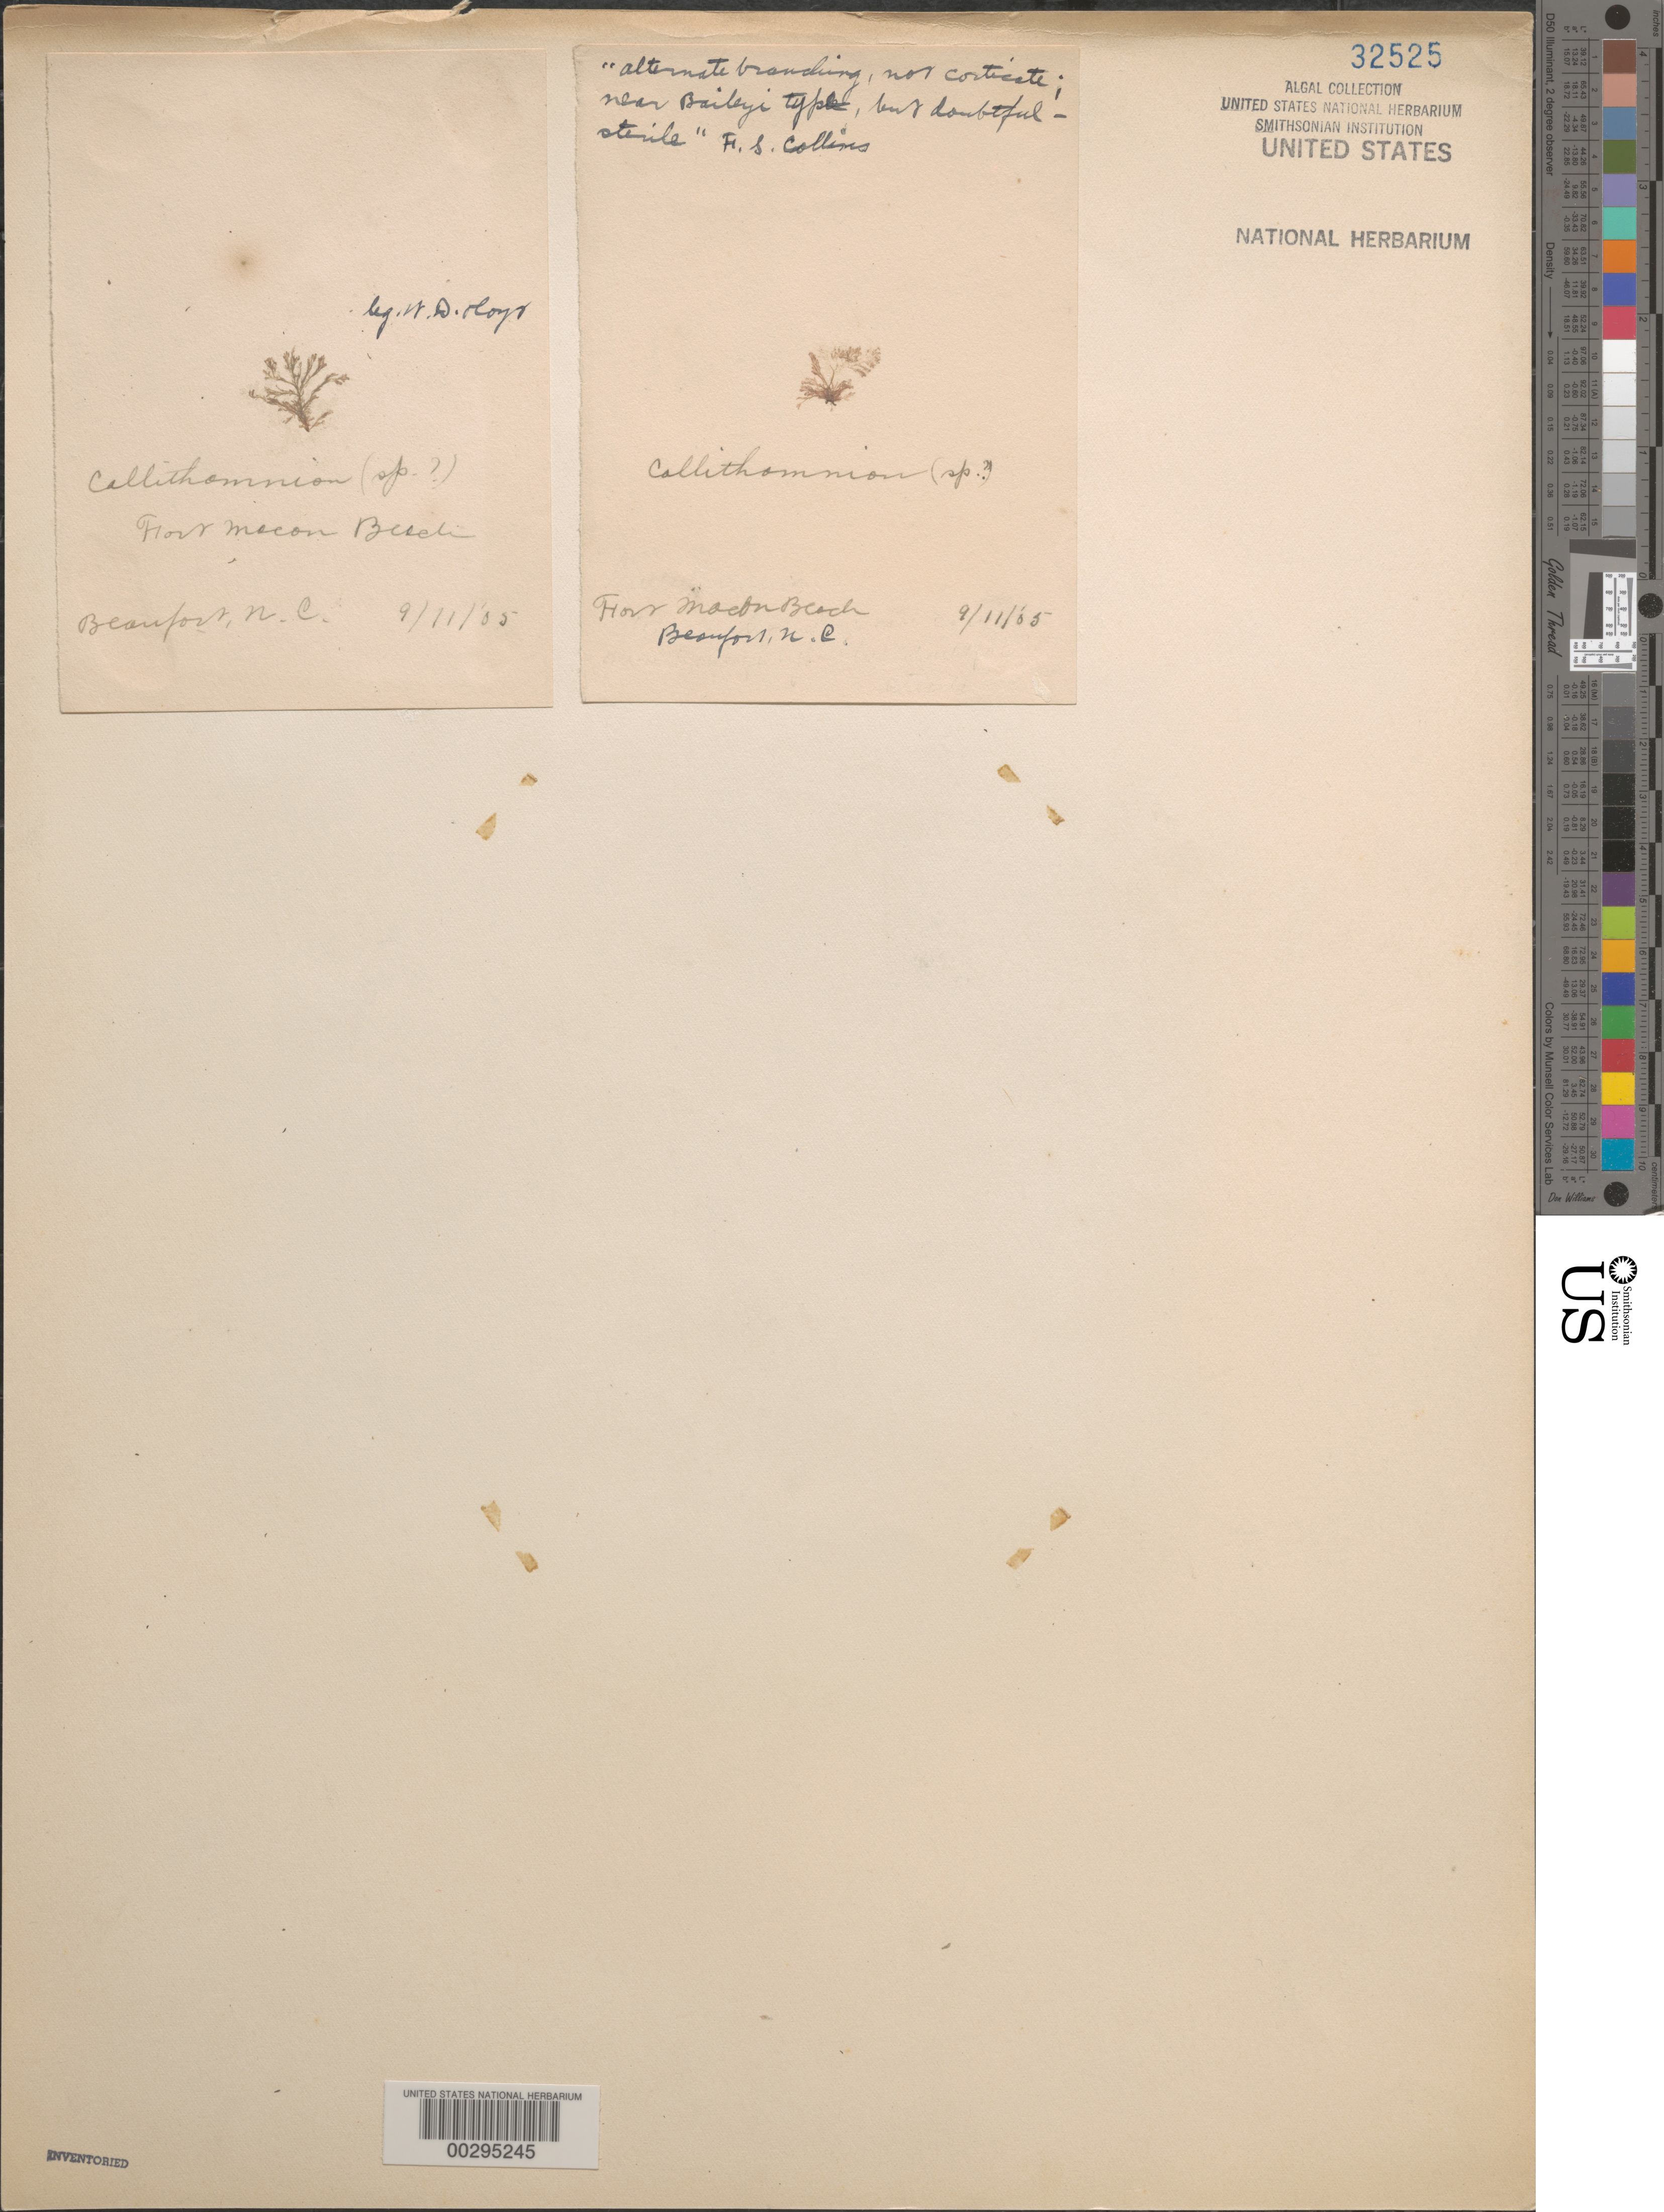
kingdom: Plantae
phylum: Rhodophyta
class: Florideophyceae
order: Ceramiales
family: Callithamniaceae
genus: Callithamnion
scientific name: Callithamnion sp.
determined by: Collins, Frank S.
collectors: W. D. Hoyt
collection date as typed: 11 Sep 1905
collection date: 1905-09-11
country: United States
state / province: North Carolina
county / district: Carteret County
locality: Beaufort, Fort Macon Beach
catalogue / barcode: US 32525